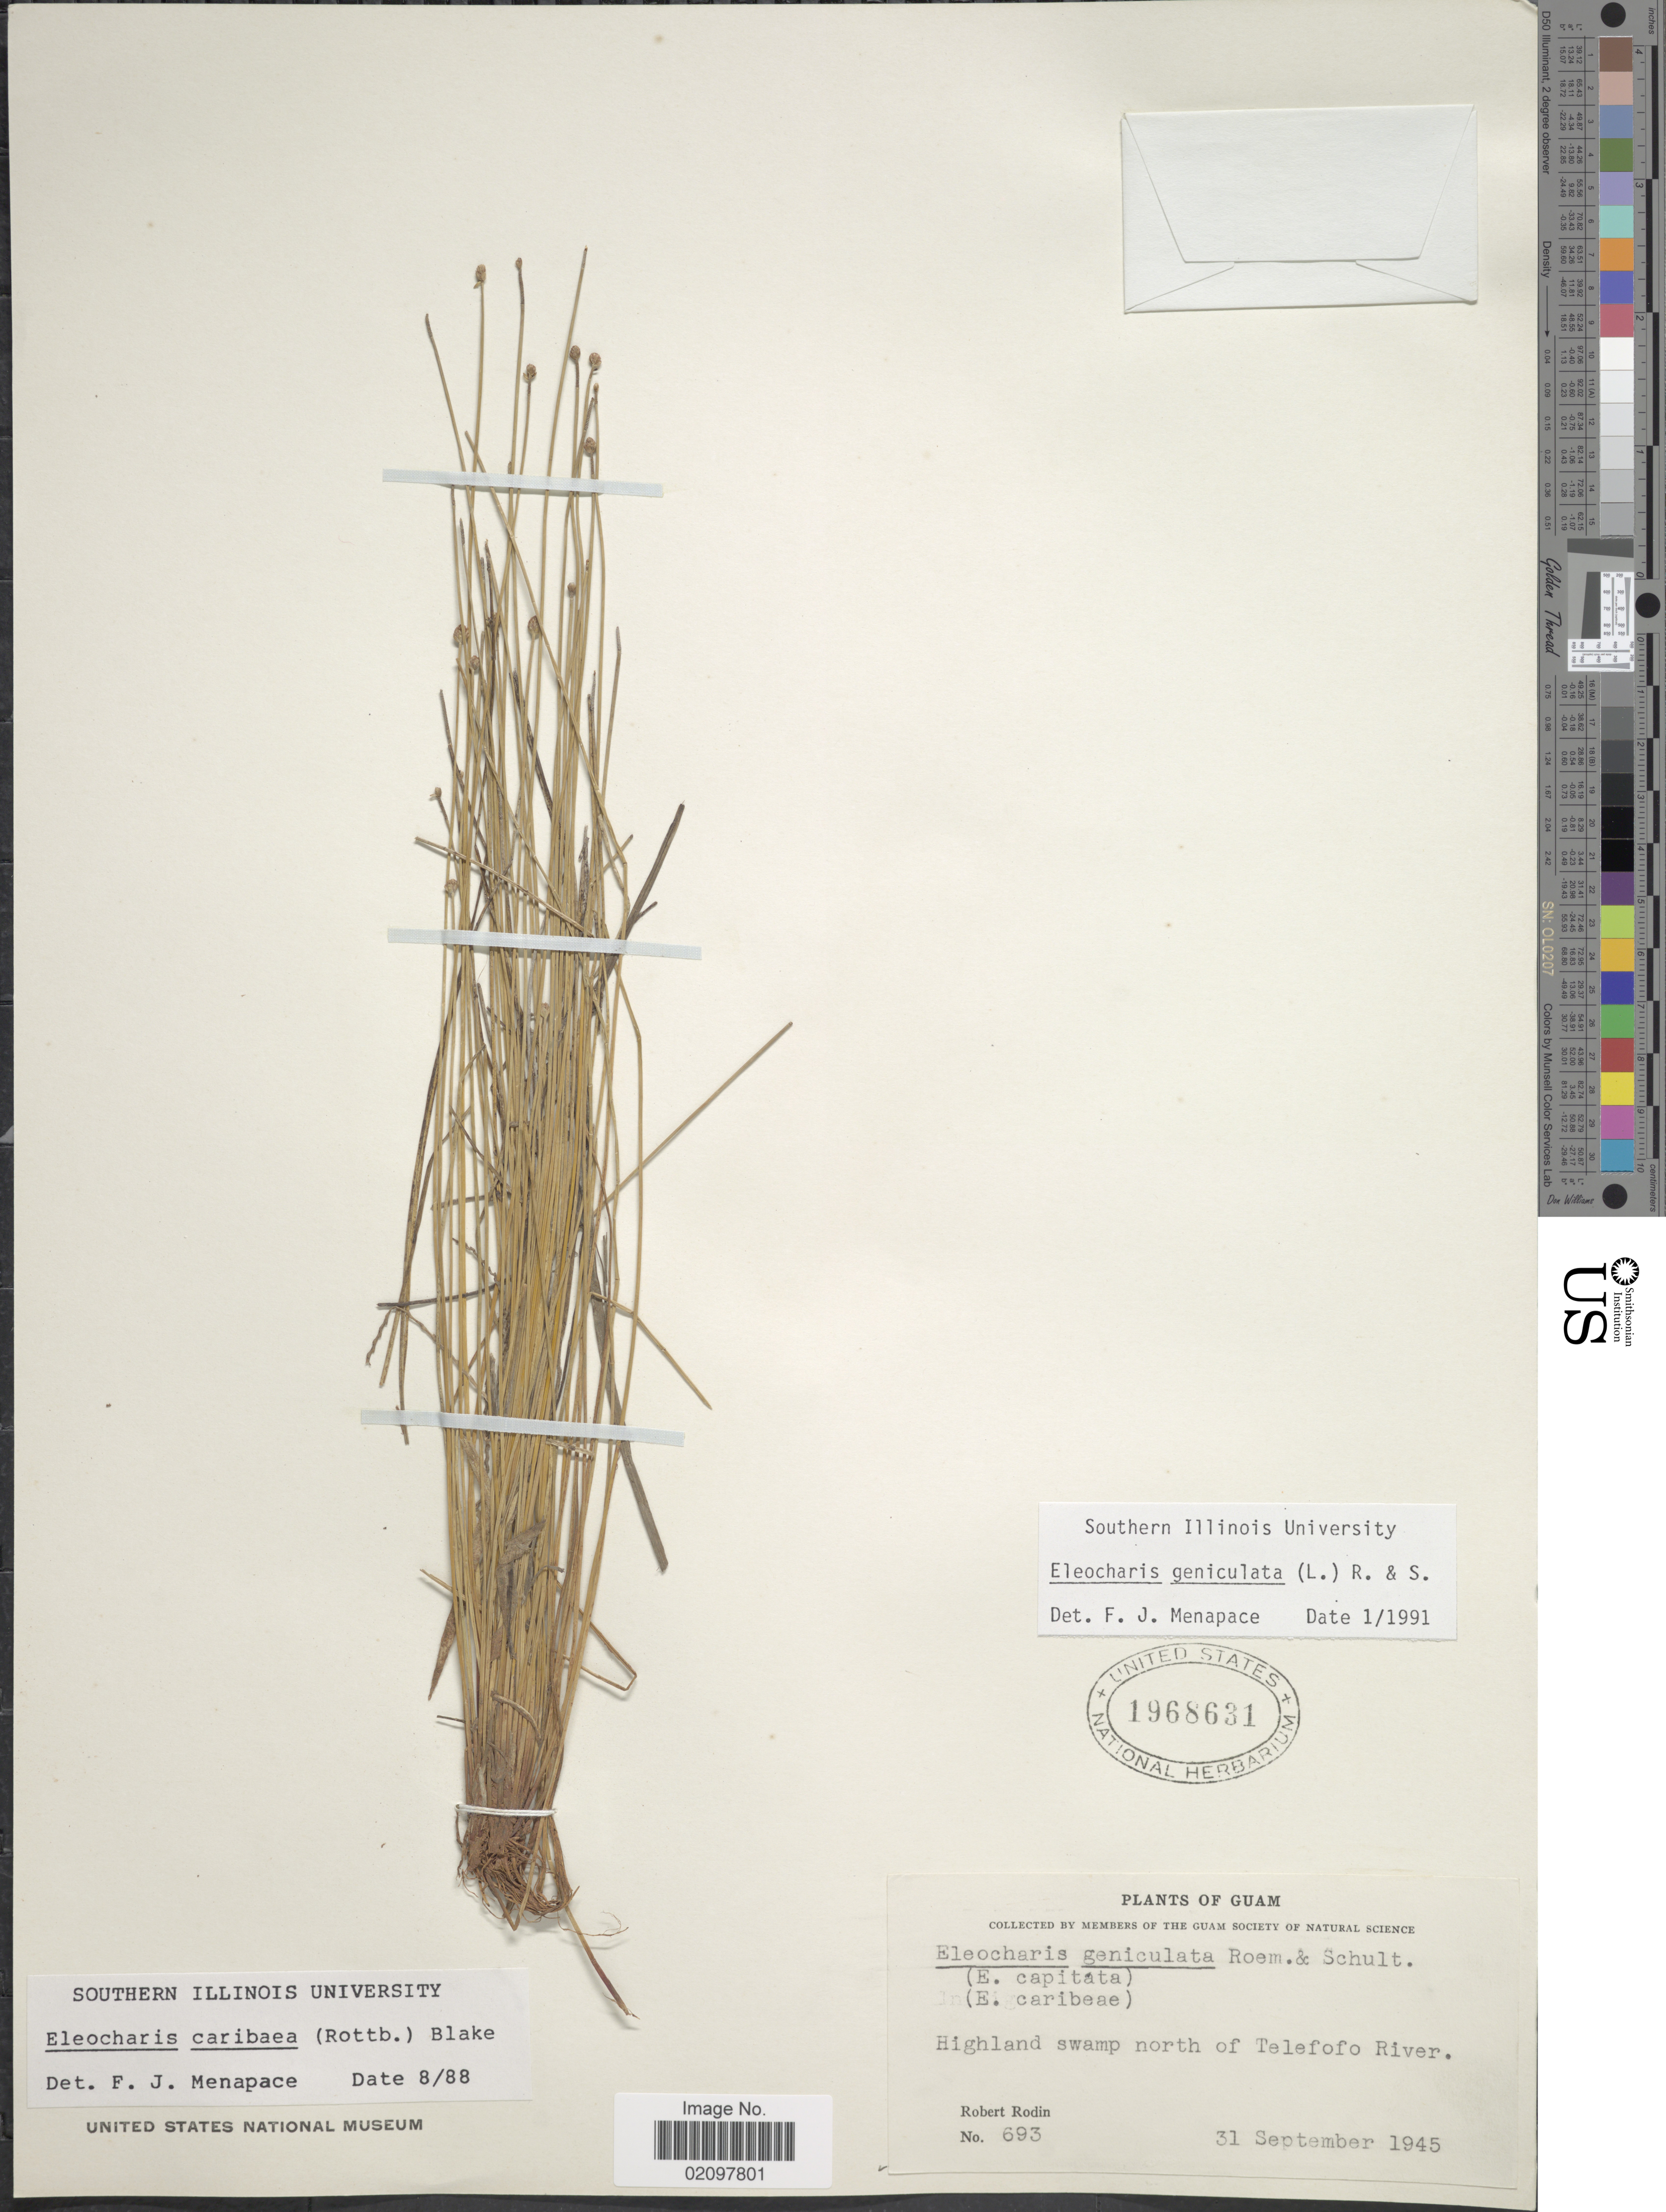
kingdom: Plantae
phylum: Tracheophyta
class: Liliopsida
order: Poales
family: Cyperaceae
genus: Eleocharis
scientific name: Eleocharis geniculata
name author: (L.) Roem. & Schult.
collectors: R. Rodin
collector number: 693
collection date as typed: Transcribed d/m/y: 31/9/1945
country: Guam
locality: Highland swamp north of Telefofo River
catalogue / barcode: US 1968631